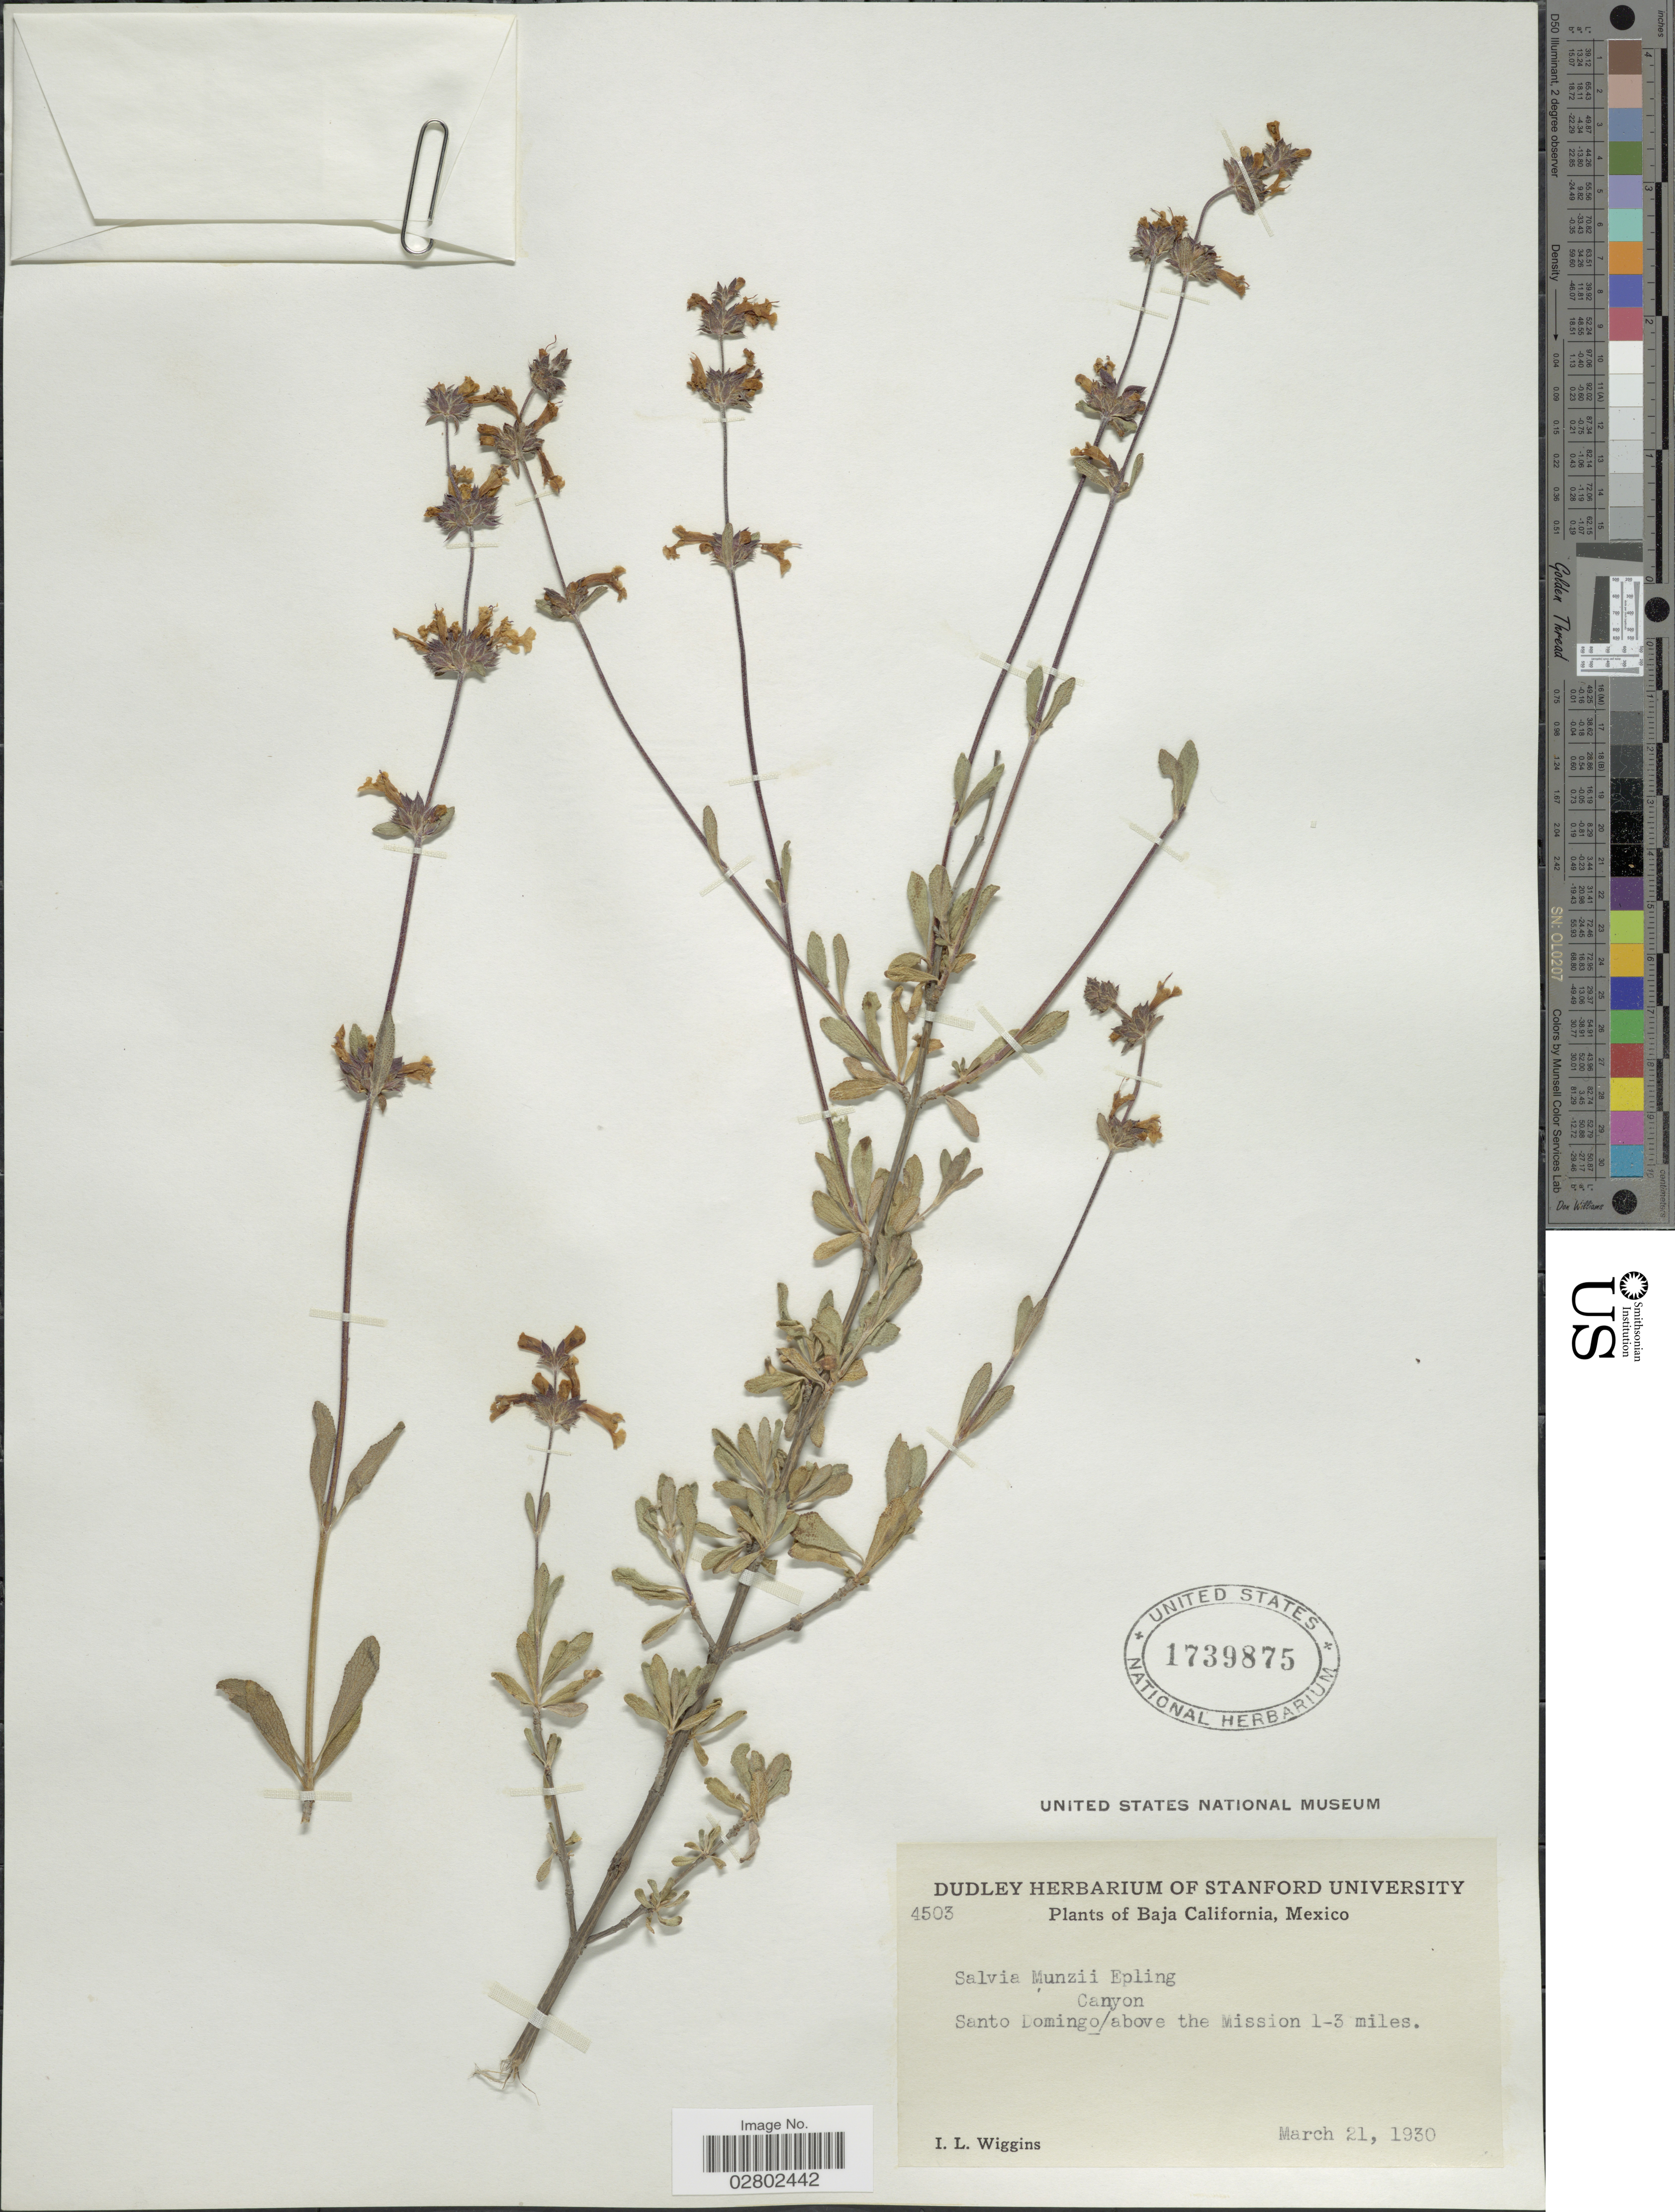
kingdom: Plantae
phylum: Tracheophyta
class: Magnoliopsida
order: Lamiales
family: Lamiaceae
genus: Salvia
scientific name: Salvia munzii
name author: Epling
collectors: I. L. Wiggins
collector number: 4503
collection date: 1930-03-21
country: Mexico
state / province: Baja California Sur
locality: Santo Domingo Canyon above the Mission 1-3 miles.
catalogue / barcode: US 1739875